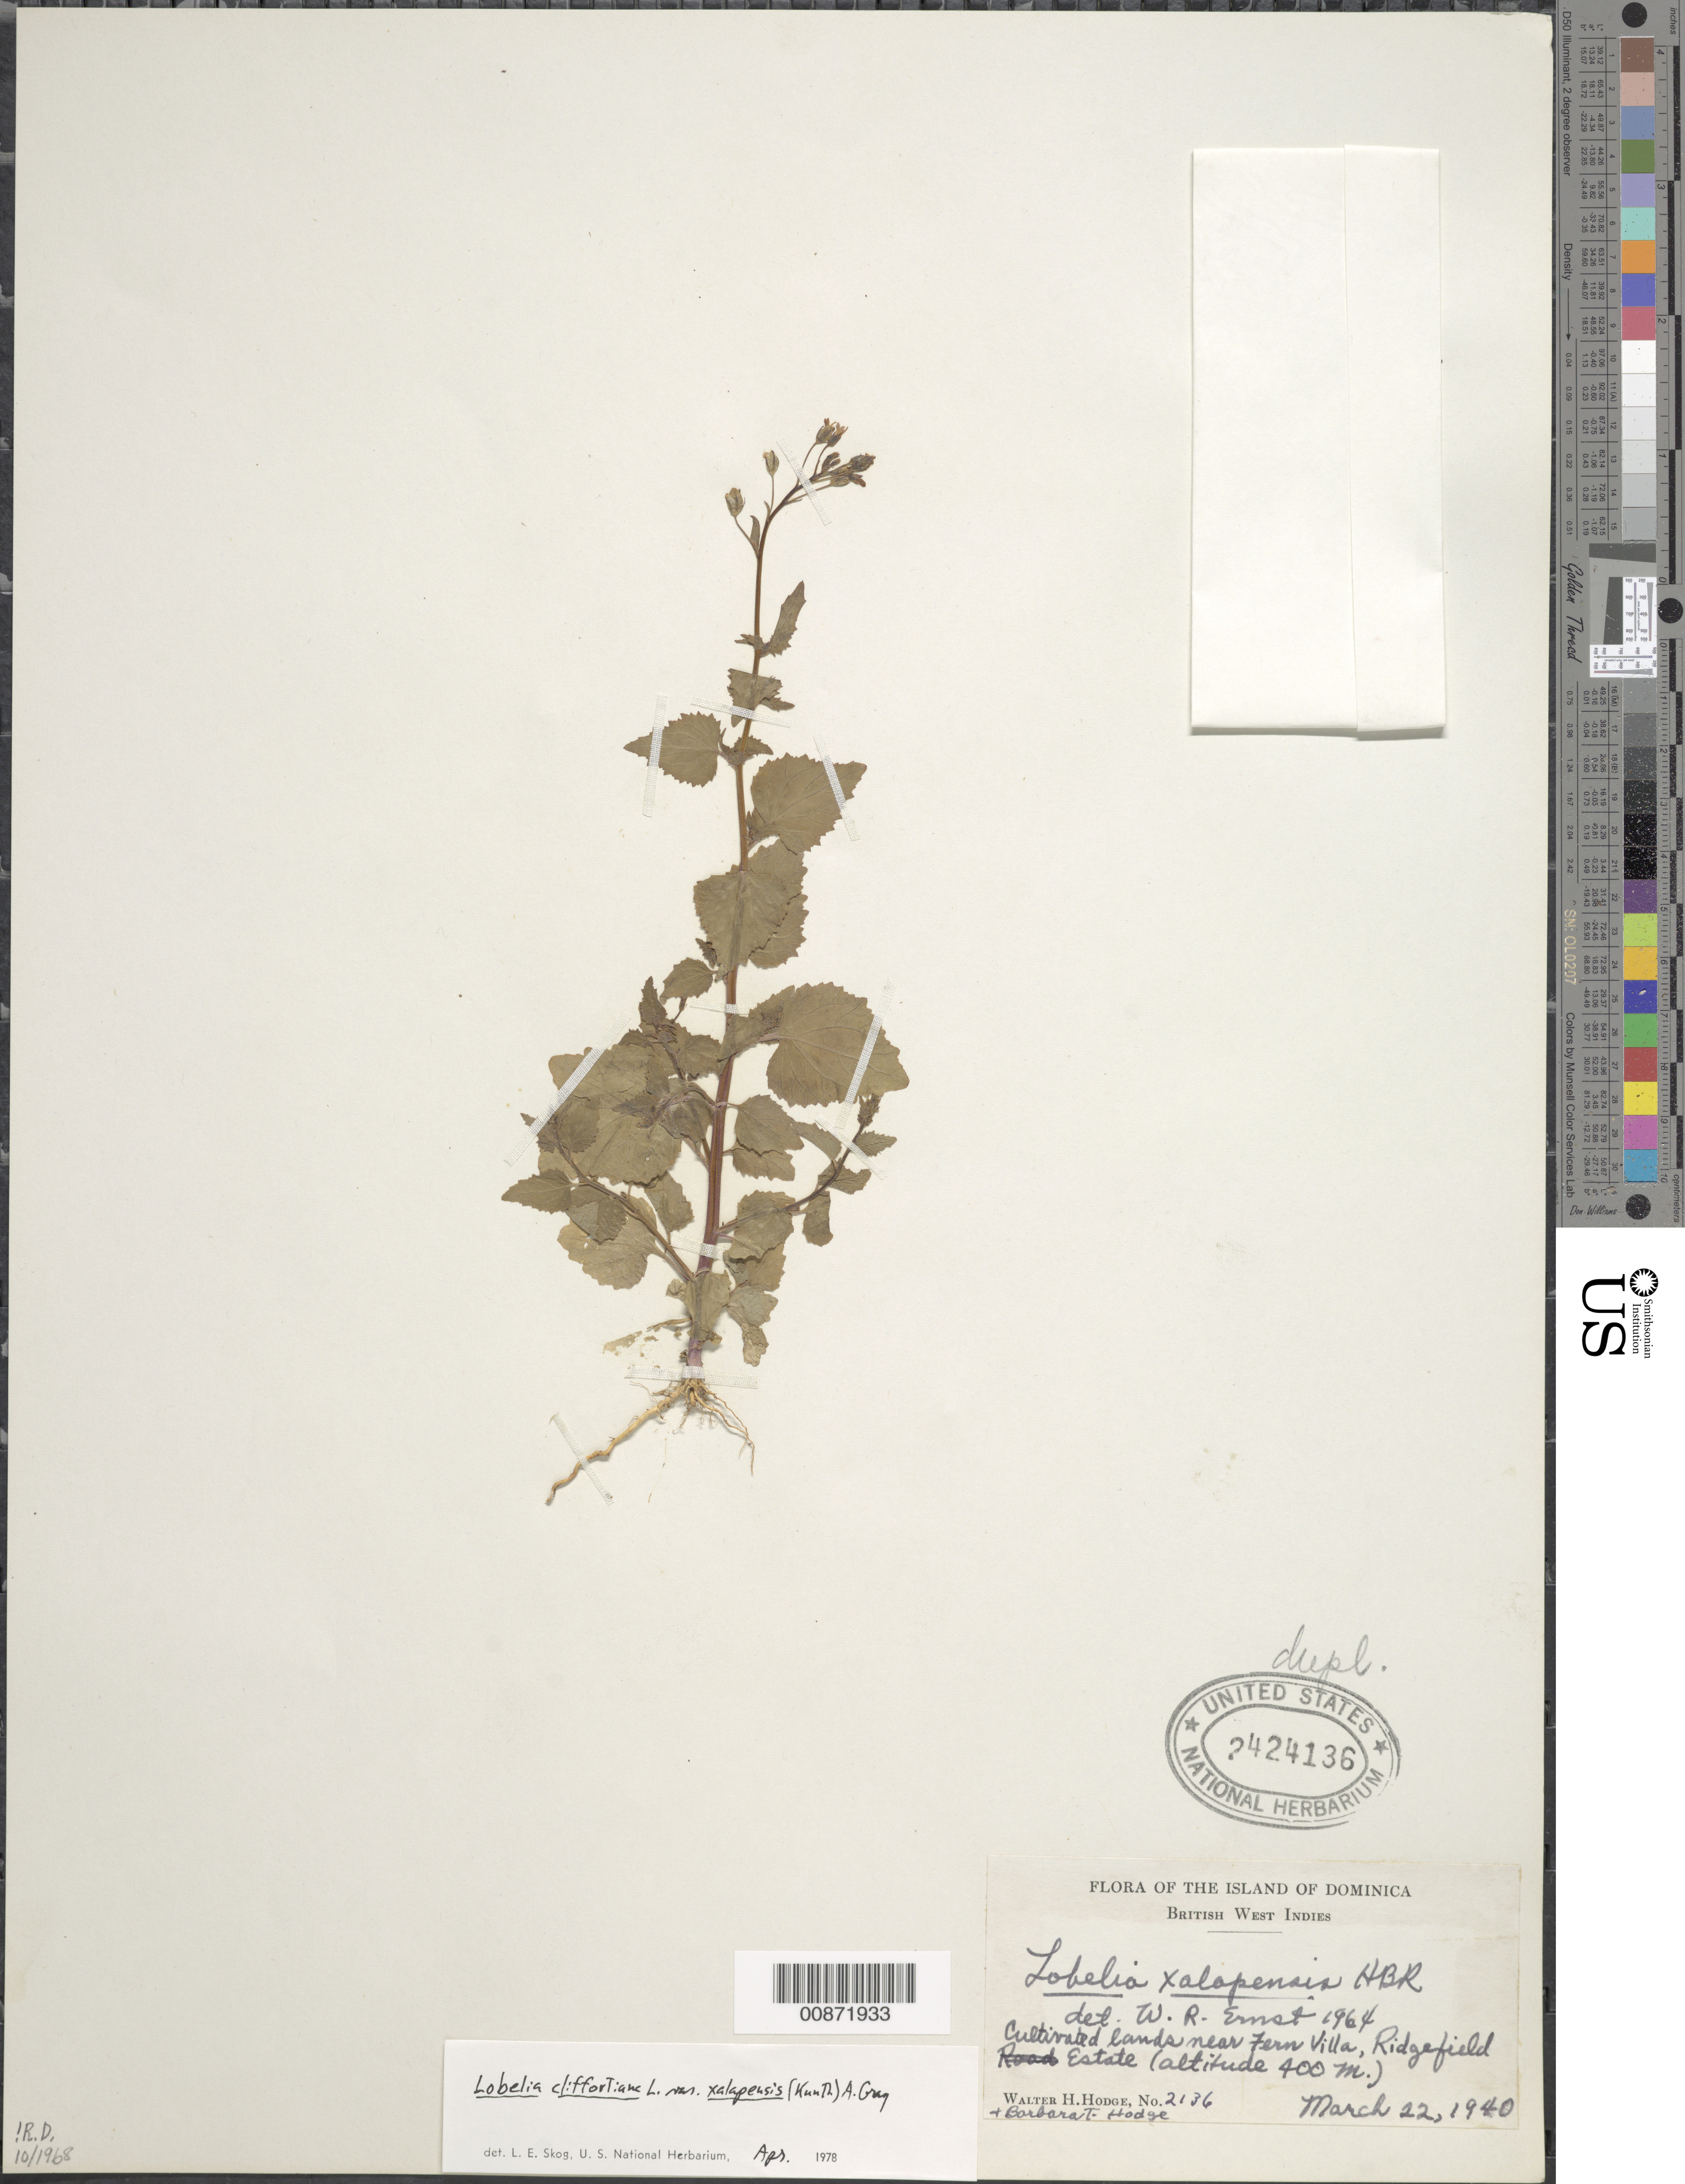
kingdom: Plantae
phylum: Tracheophyta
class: Magnoliopsida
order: Asterales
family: Campanulaceae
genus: Lobelia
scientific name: Lobelia xalapensis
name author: Kunth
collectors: W. Hodge & B. Hodge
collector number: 2136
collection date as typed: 22 Mar 1940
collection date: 1940-03-22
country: Dominica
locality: Lands near Fern Villa, Ridgefield Estate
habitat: Cultivated lands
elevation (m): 400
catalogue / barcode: US 2424136